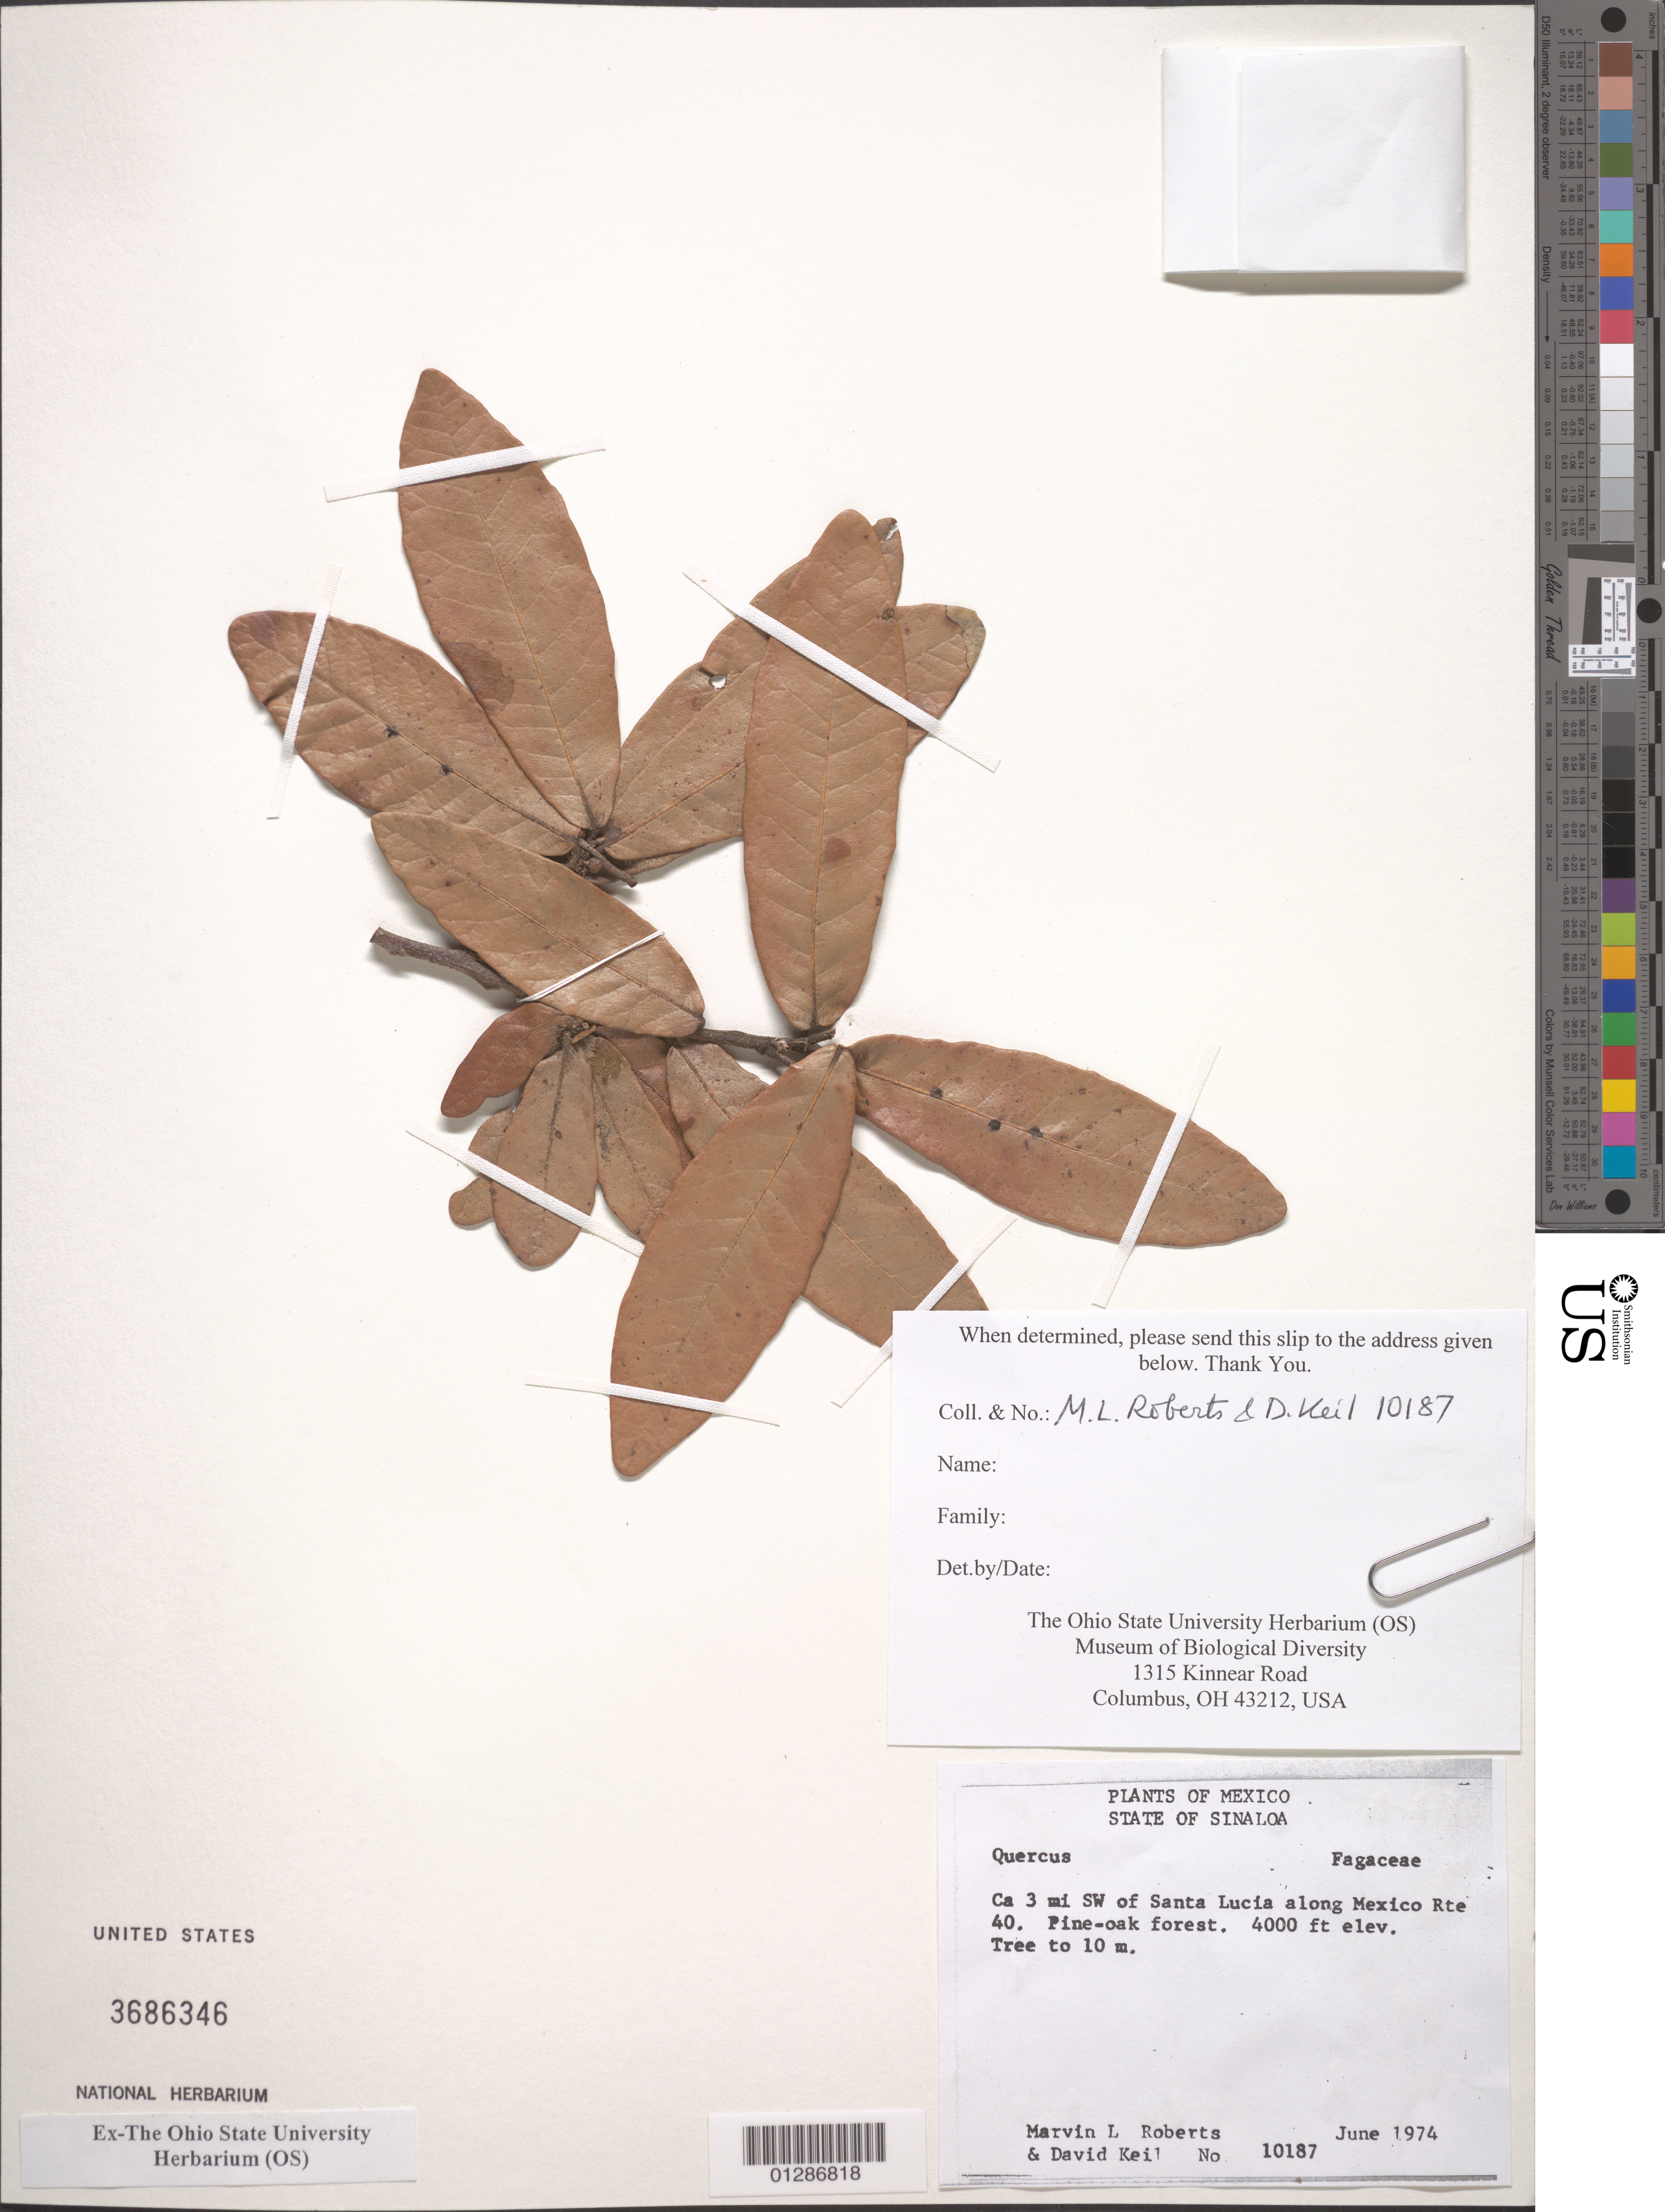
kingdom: Plantae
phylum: Tracheophyta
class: Magnoliopsida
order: Fagales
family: Fagaceae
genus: Quercus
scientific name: Quercus sp.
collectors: M. Roberts & D. J. Keil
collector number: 10187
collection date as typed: Jun 1974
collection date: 1974-06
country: Mexico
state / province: Sinaloa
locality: Ca 3 mi SW of Santa Lucia along Mexico Rte 40.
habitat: Tree.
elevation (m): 1219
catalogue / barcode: US 3686346